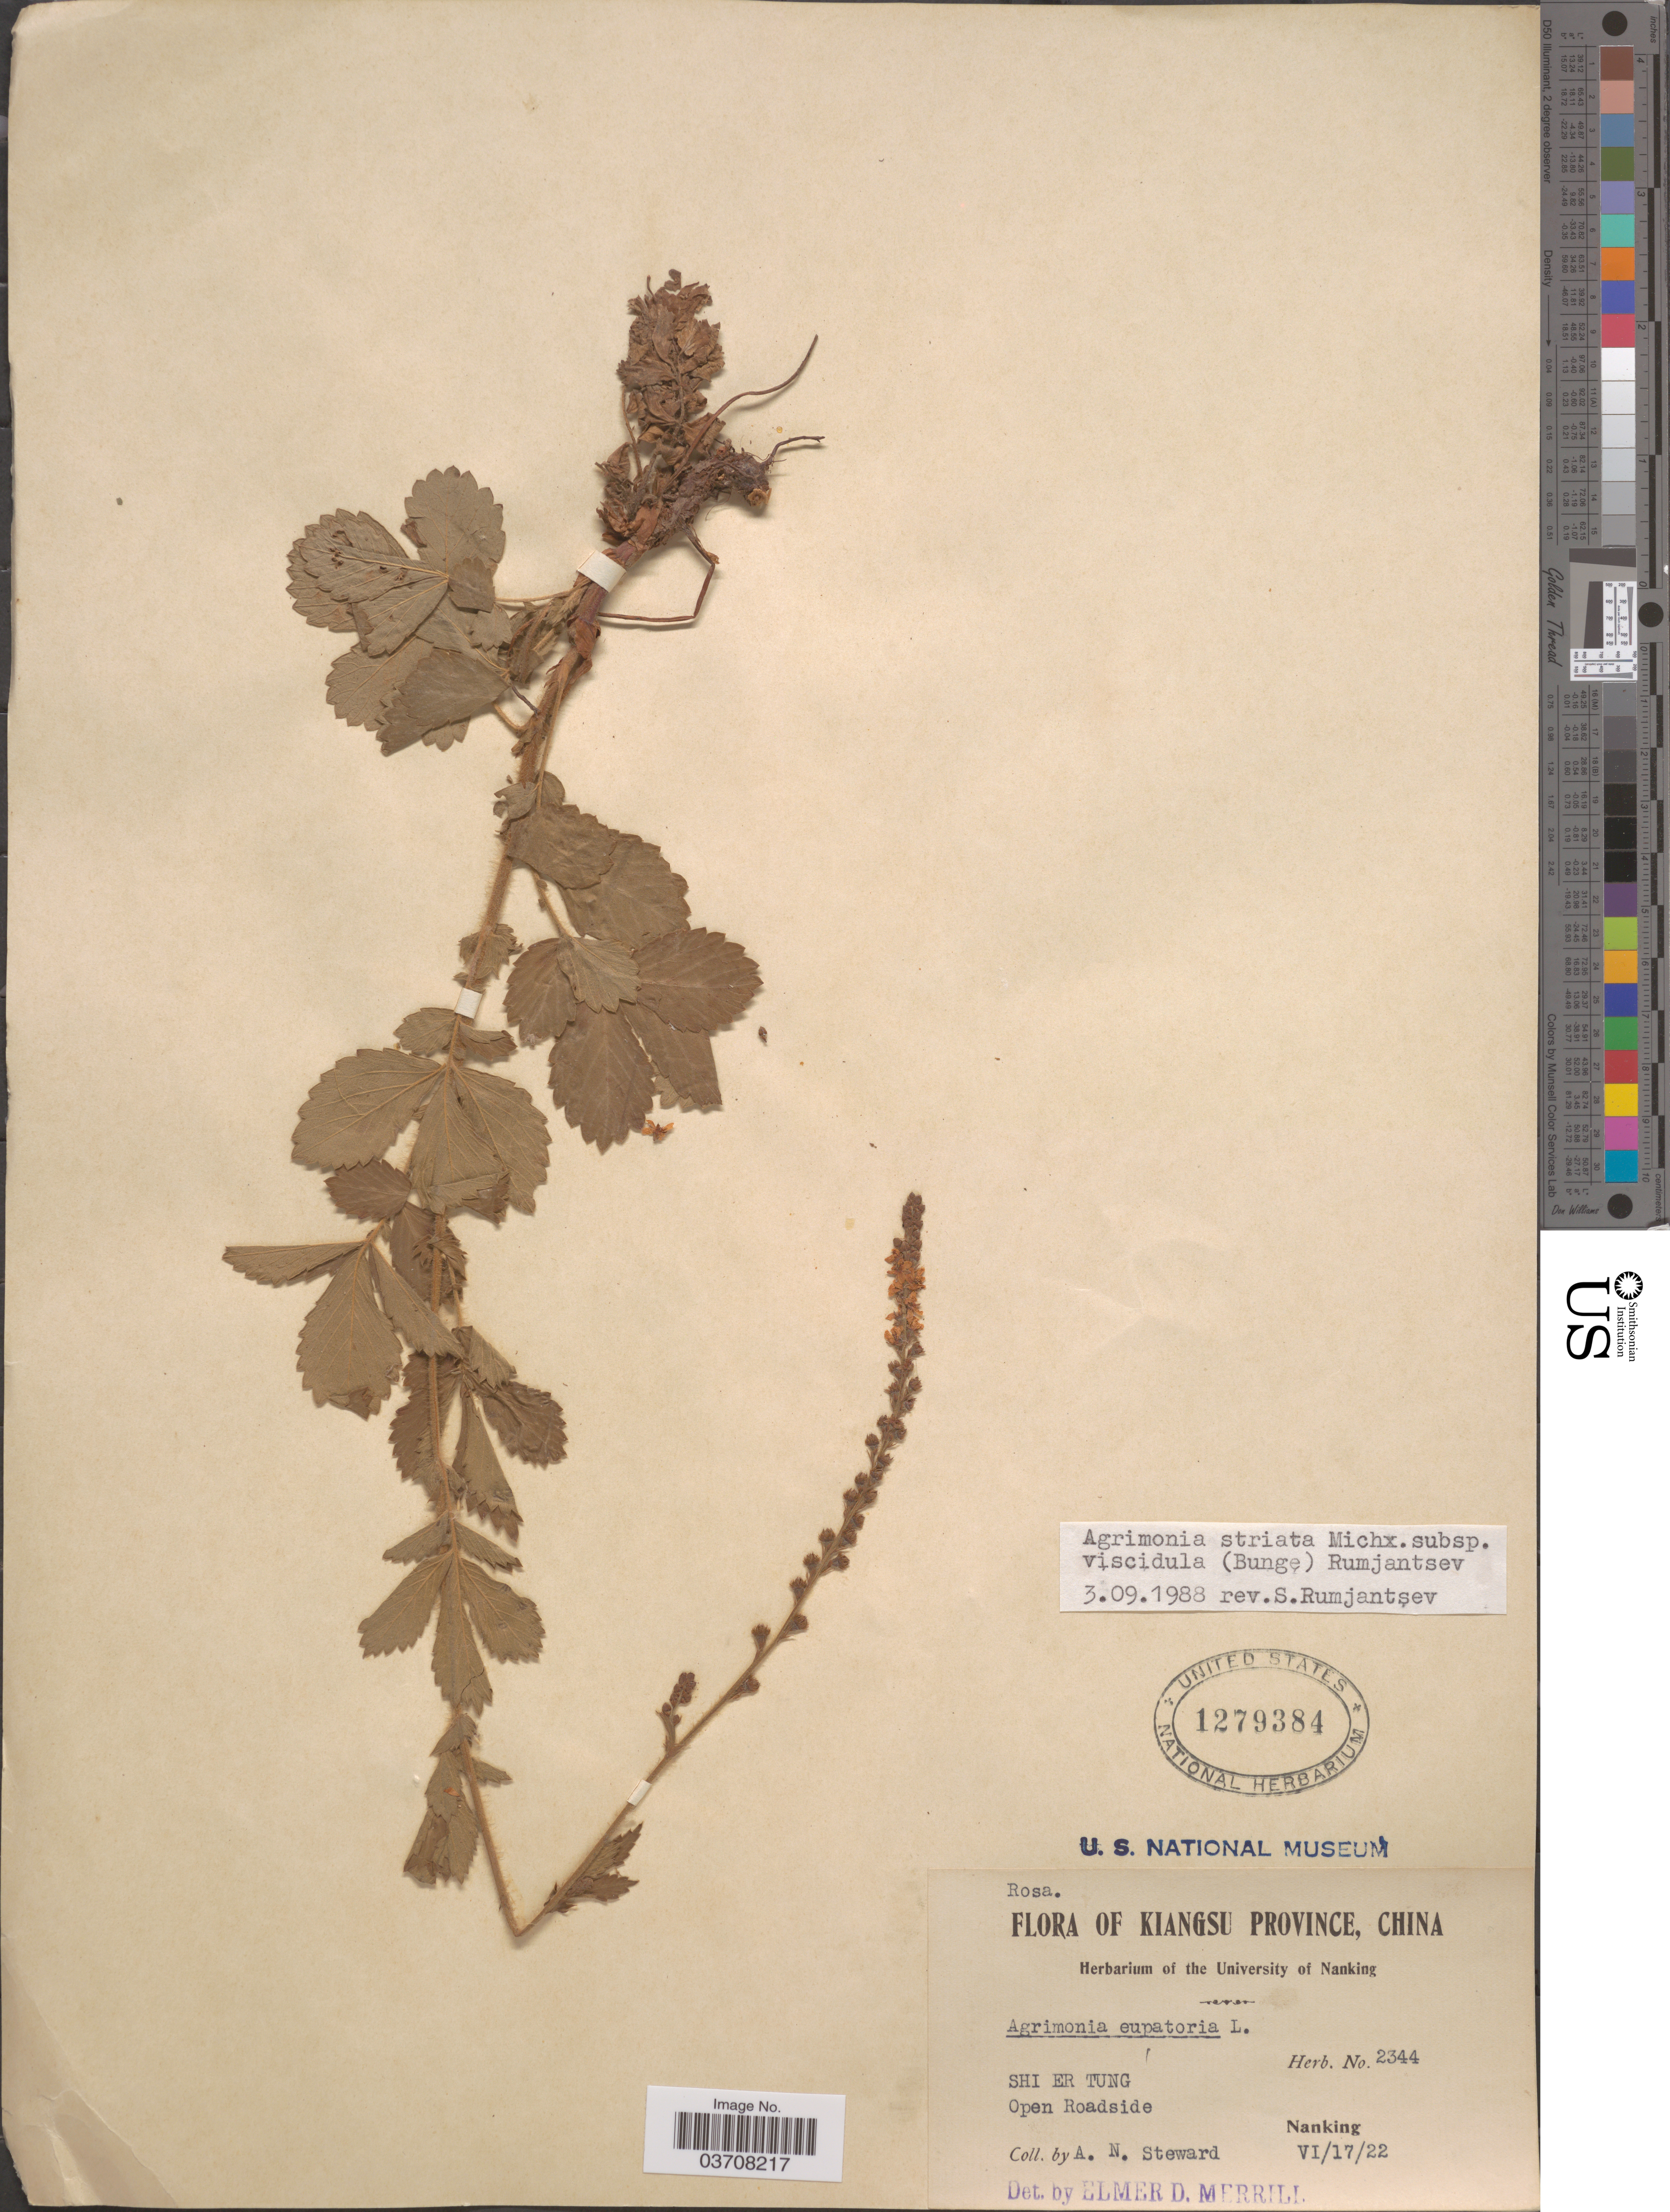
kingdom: Plantae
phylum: Tracheophyta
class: Magnoliopsida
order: Rosales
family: Rosaceae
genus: Agrimonia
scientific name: Agrimonia striata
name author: Michx.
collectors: A. N. Steward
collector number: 2344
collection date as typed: Transcribed d/m/y: 17/6/22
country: China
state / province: Jiangsu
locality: Kiangsu Province. Shi Er Tung. Nanking.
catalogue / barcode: US 1279384